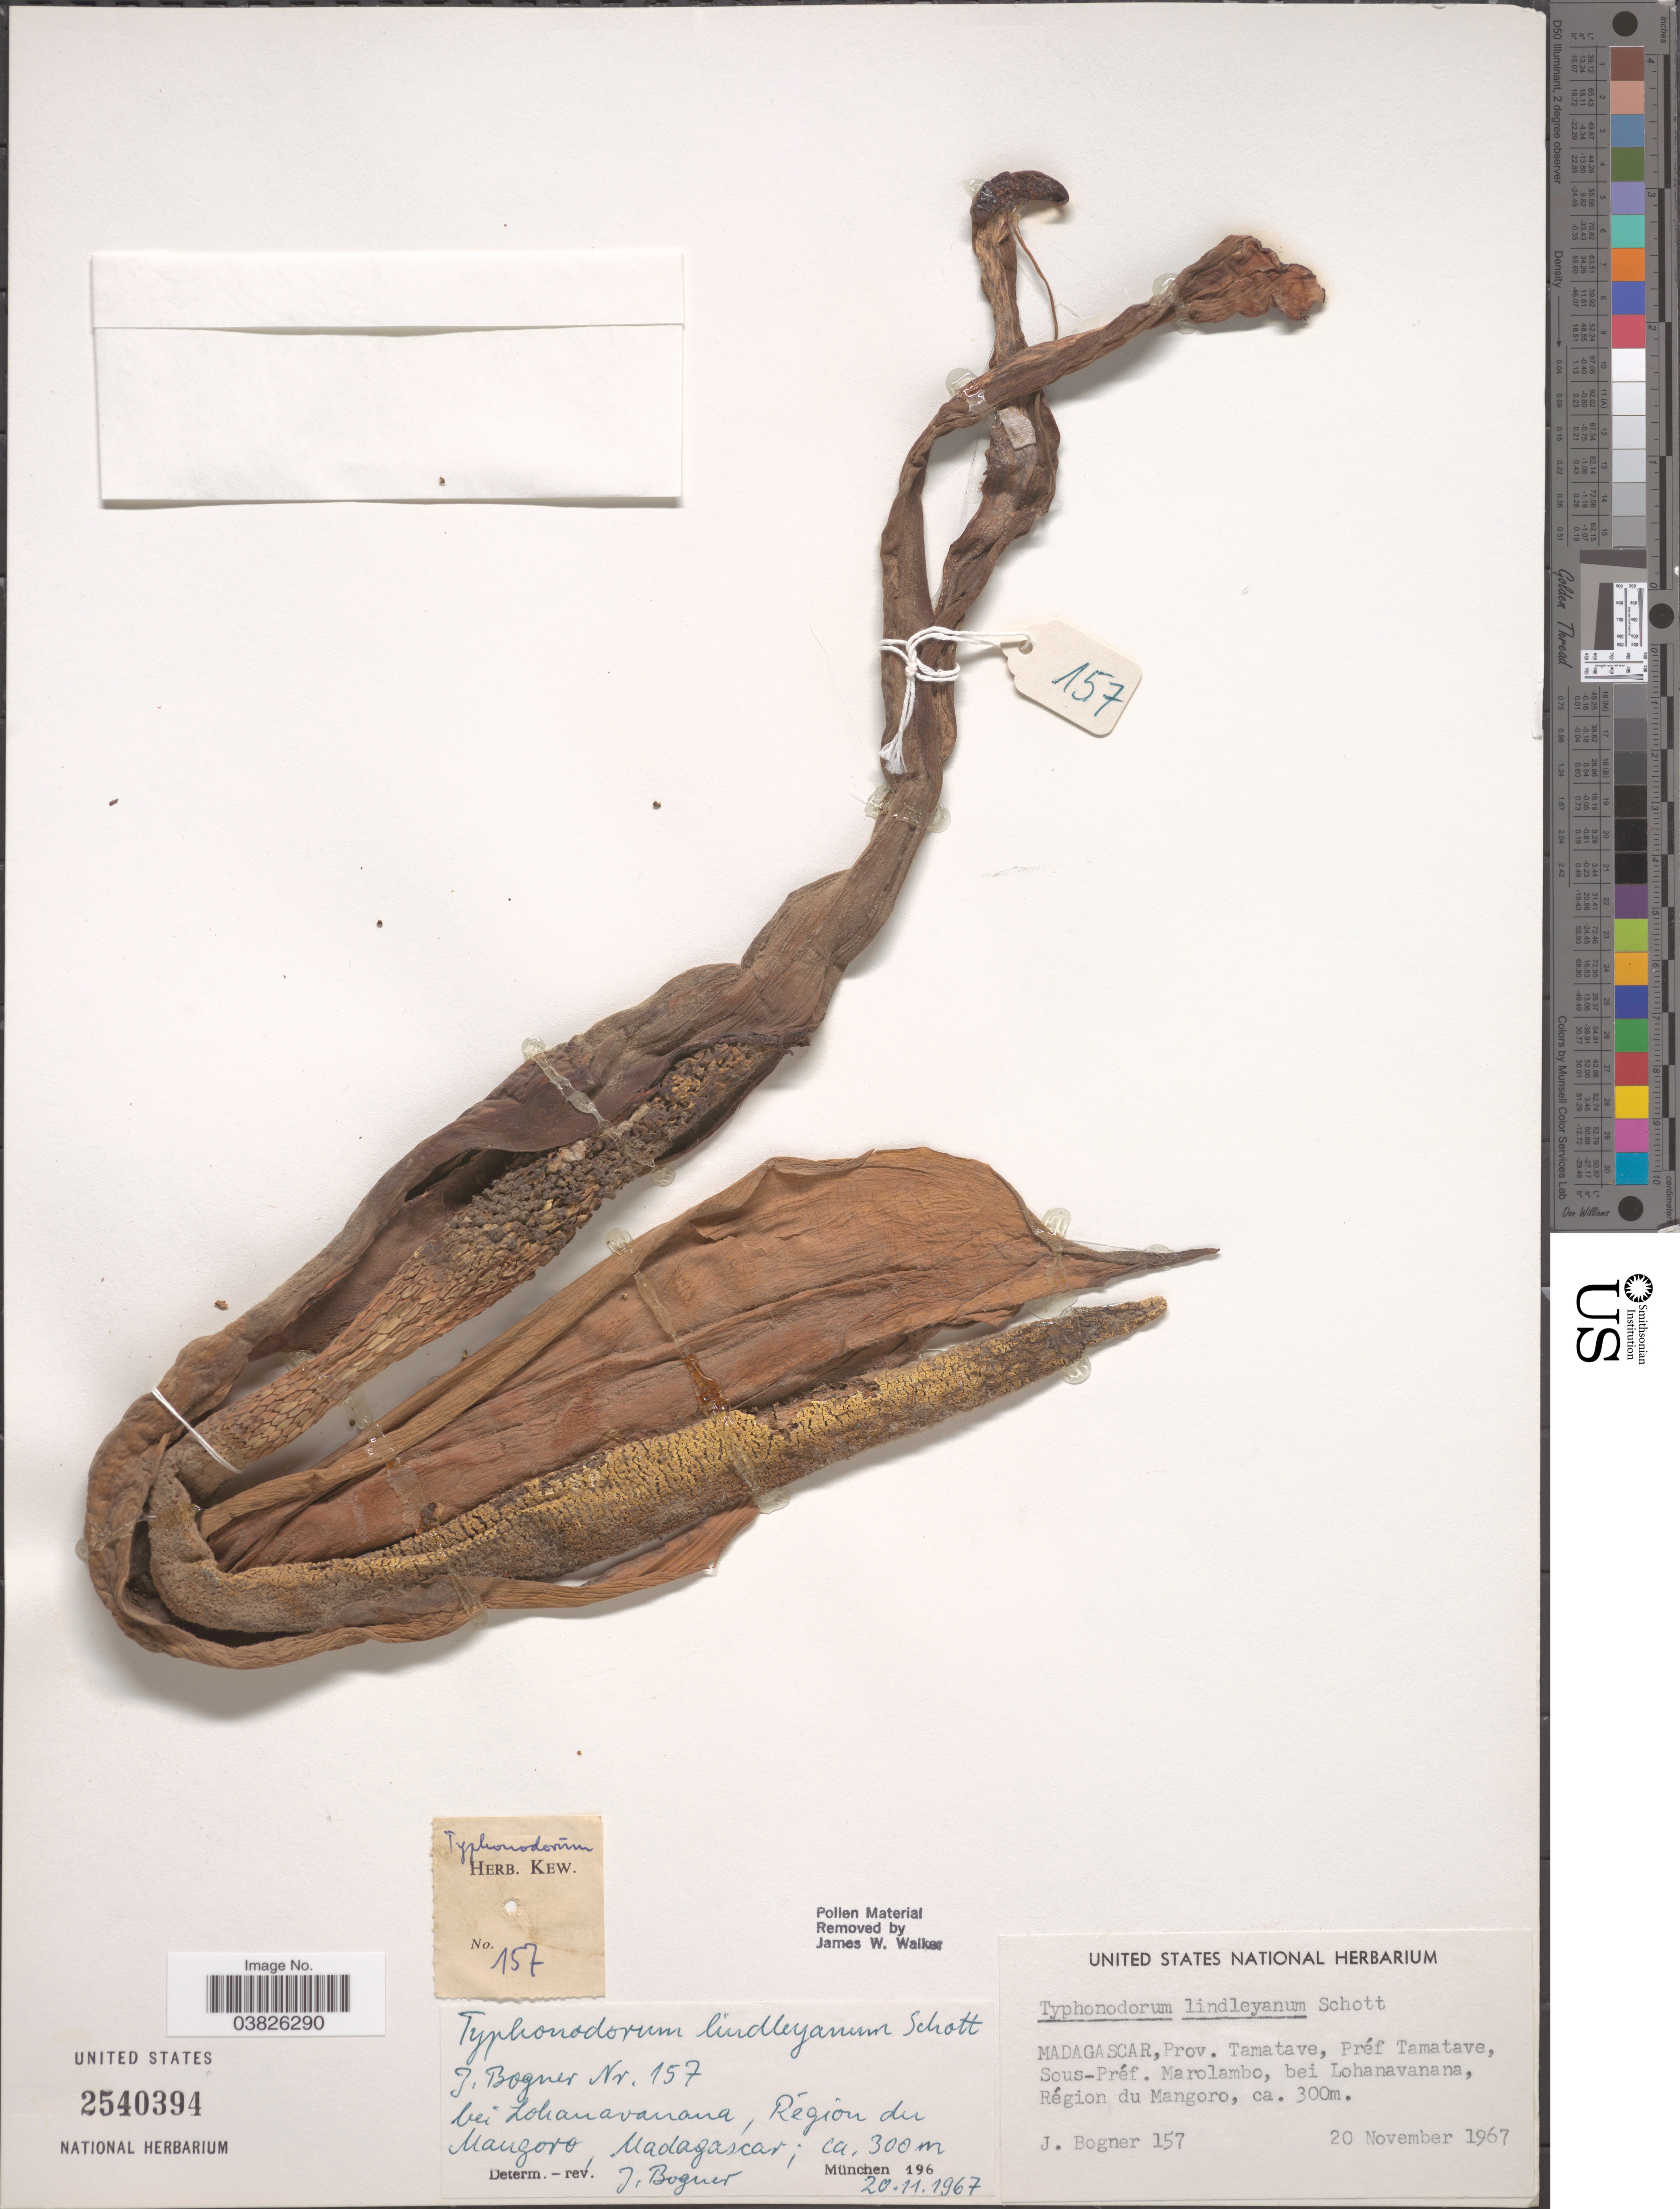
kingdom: Plantae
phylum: Tracheophyta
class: Liliopsida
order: Alismatales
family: Araceae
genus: Typhonodorum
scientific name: Typhonodorum lindleyanum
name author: Schott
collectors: J. Bogner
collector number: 157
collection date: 1967-11-20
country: Madagascar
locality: Prov. Tamatave, Préf Tamatave, Sous-Préf. Marolambo, bei Lohanavanana, Région du Mangoro.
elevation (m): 300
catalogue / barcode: US 2540394